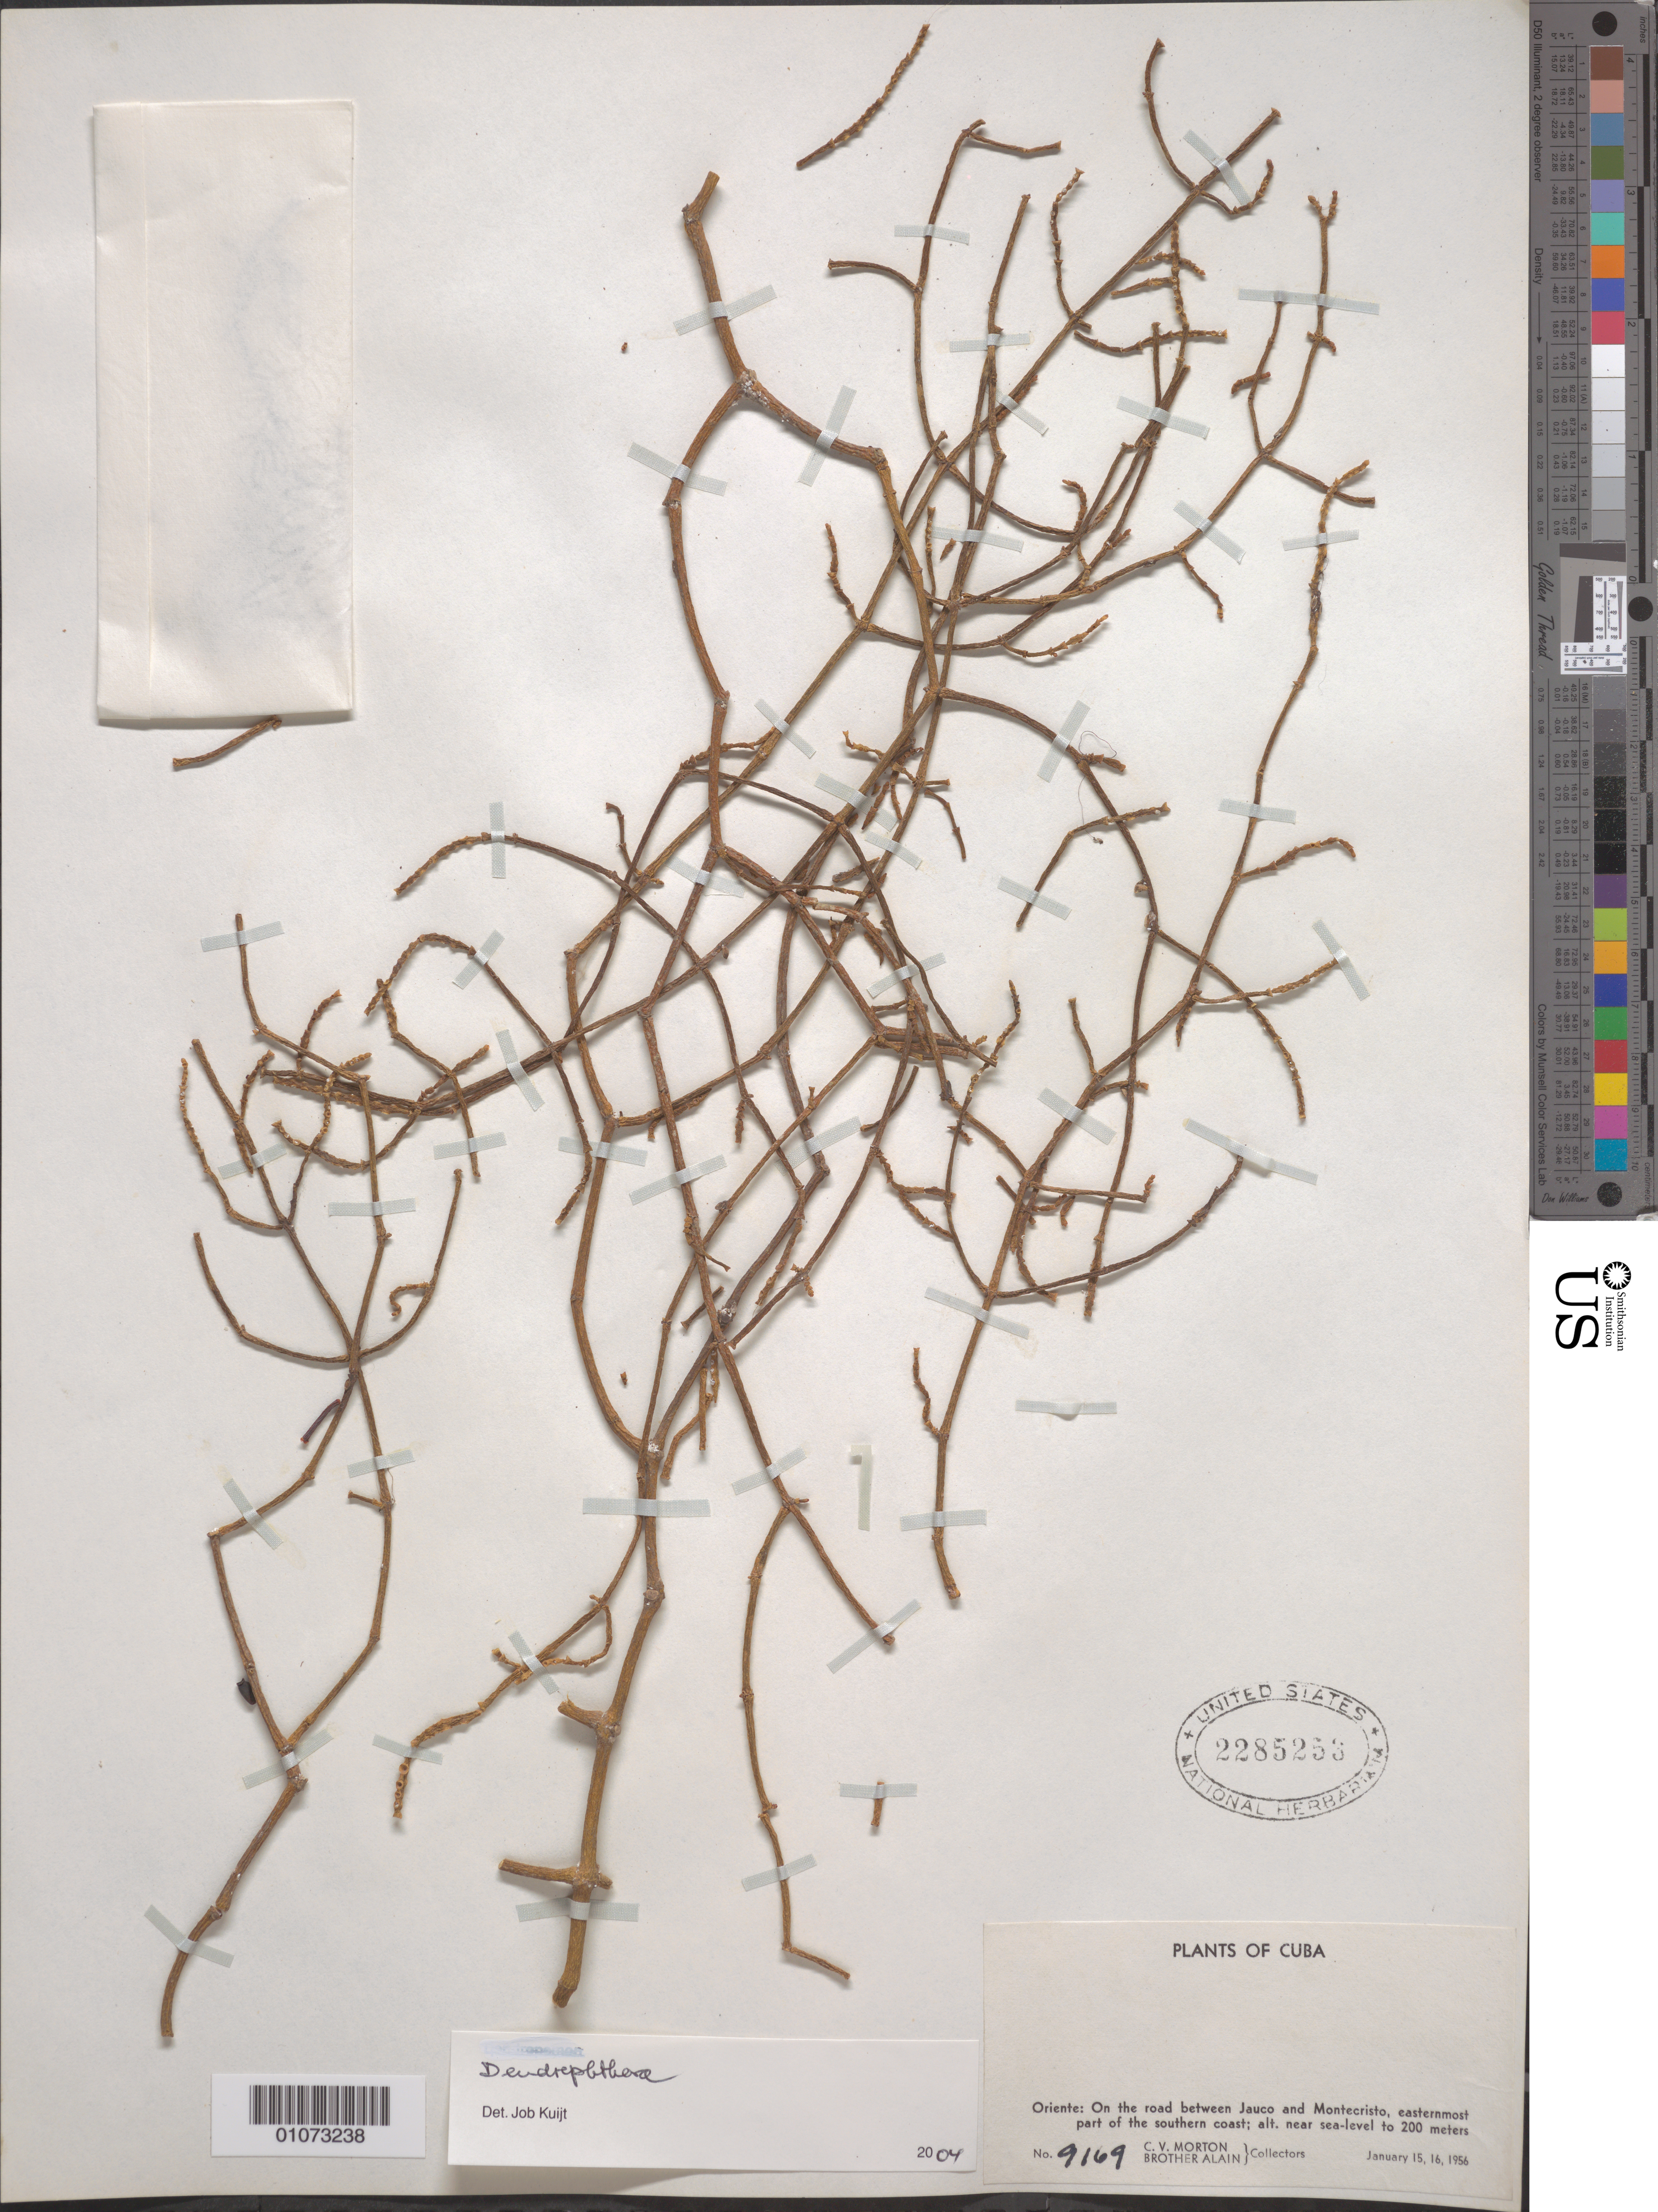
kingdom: Plantae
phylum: Tracheophyta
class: Magnoliopsida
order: Santalales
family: Viscaceae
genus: Dendrophthora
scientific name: Dendrophthora sp.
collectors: C. V. Morton & A. H. Liogier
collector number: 9169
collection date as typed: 15 Jan 1956 and 16 Jan 1956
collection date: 1956-01-15,1956-01-16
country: Cuba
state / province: Oriente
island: Cuba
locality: Easternmost part of the southern coast, on the road between Jauco and Montecristo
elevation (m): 0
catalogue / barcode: US 2285253